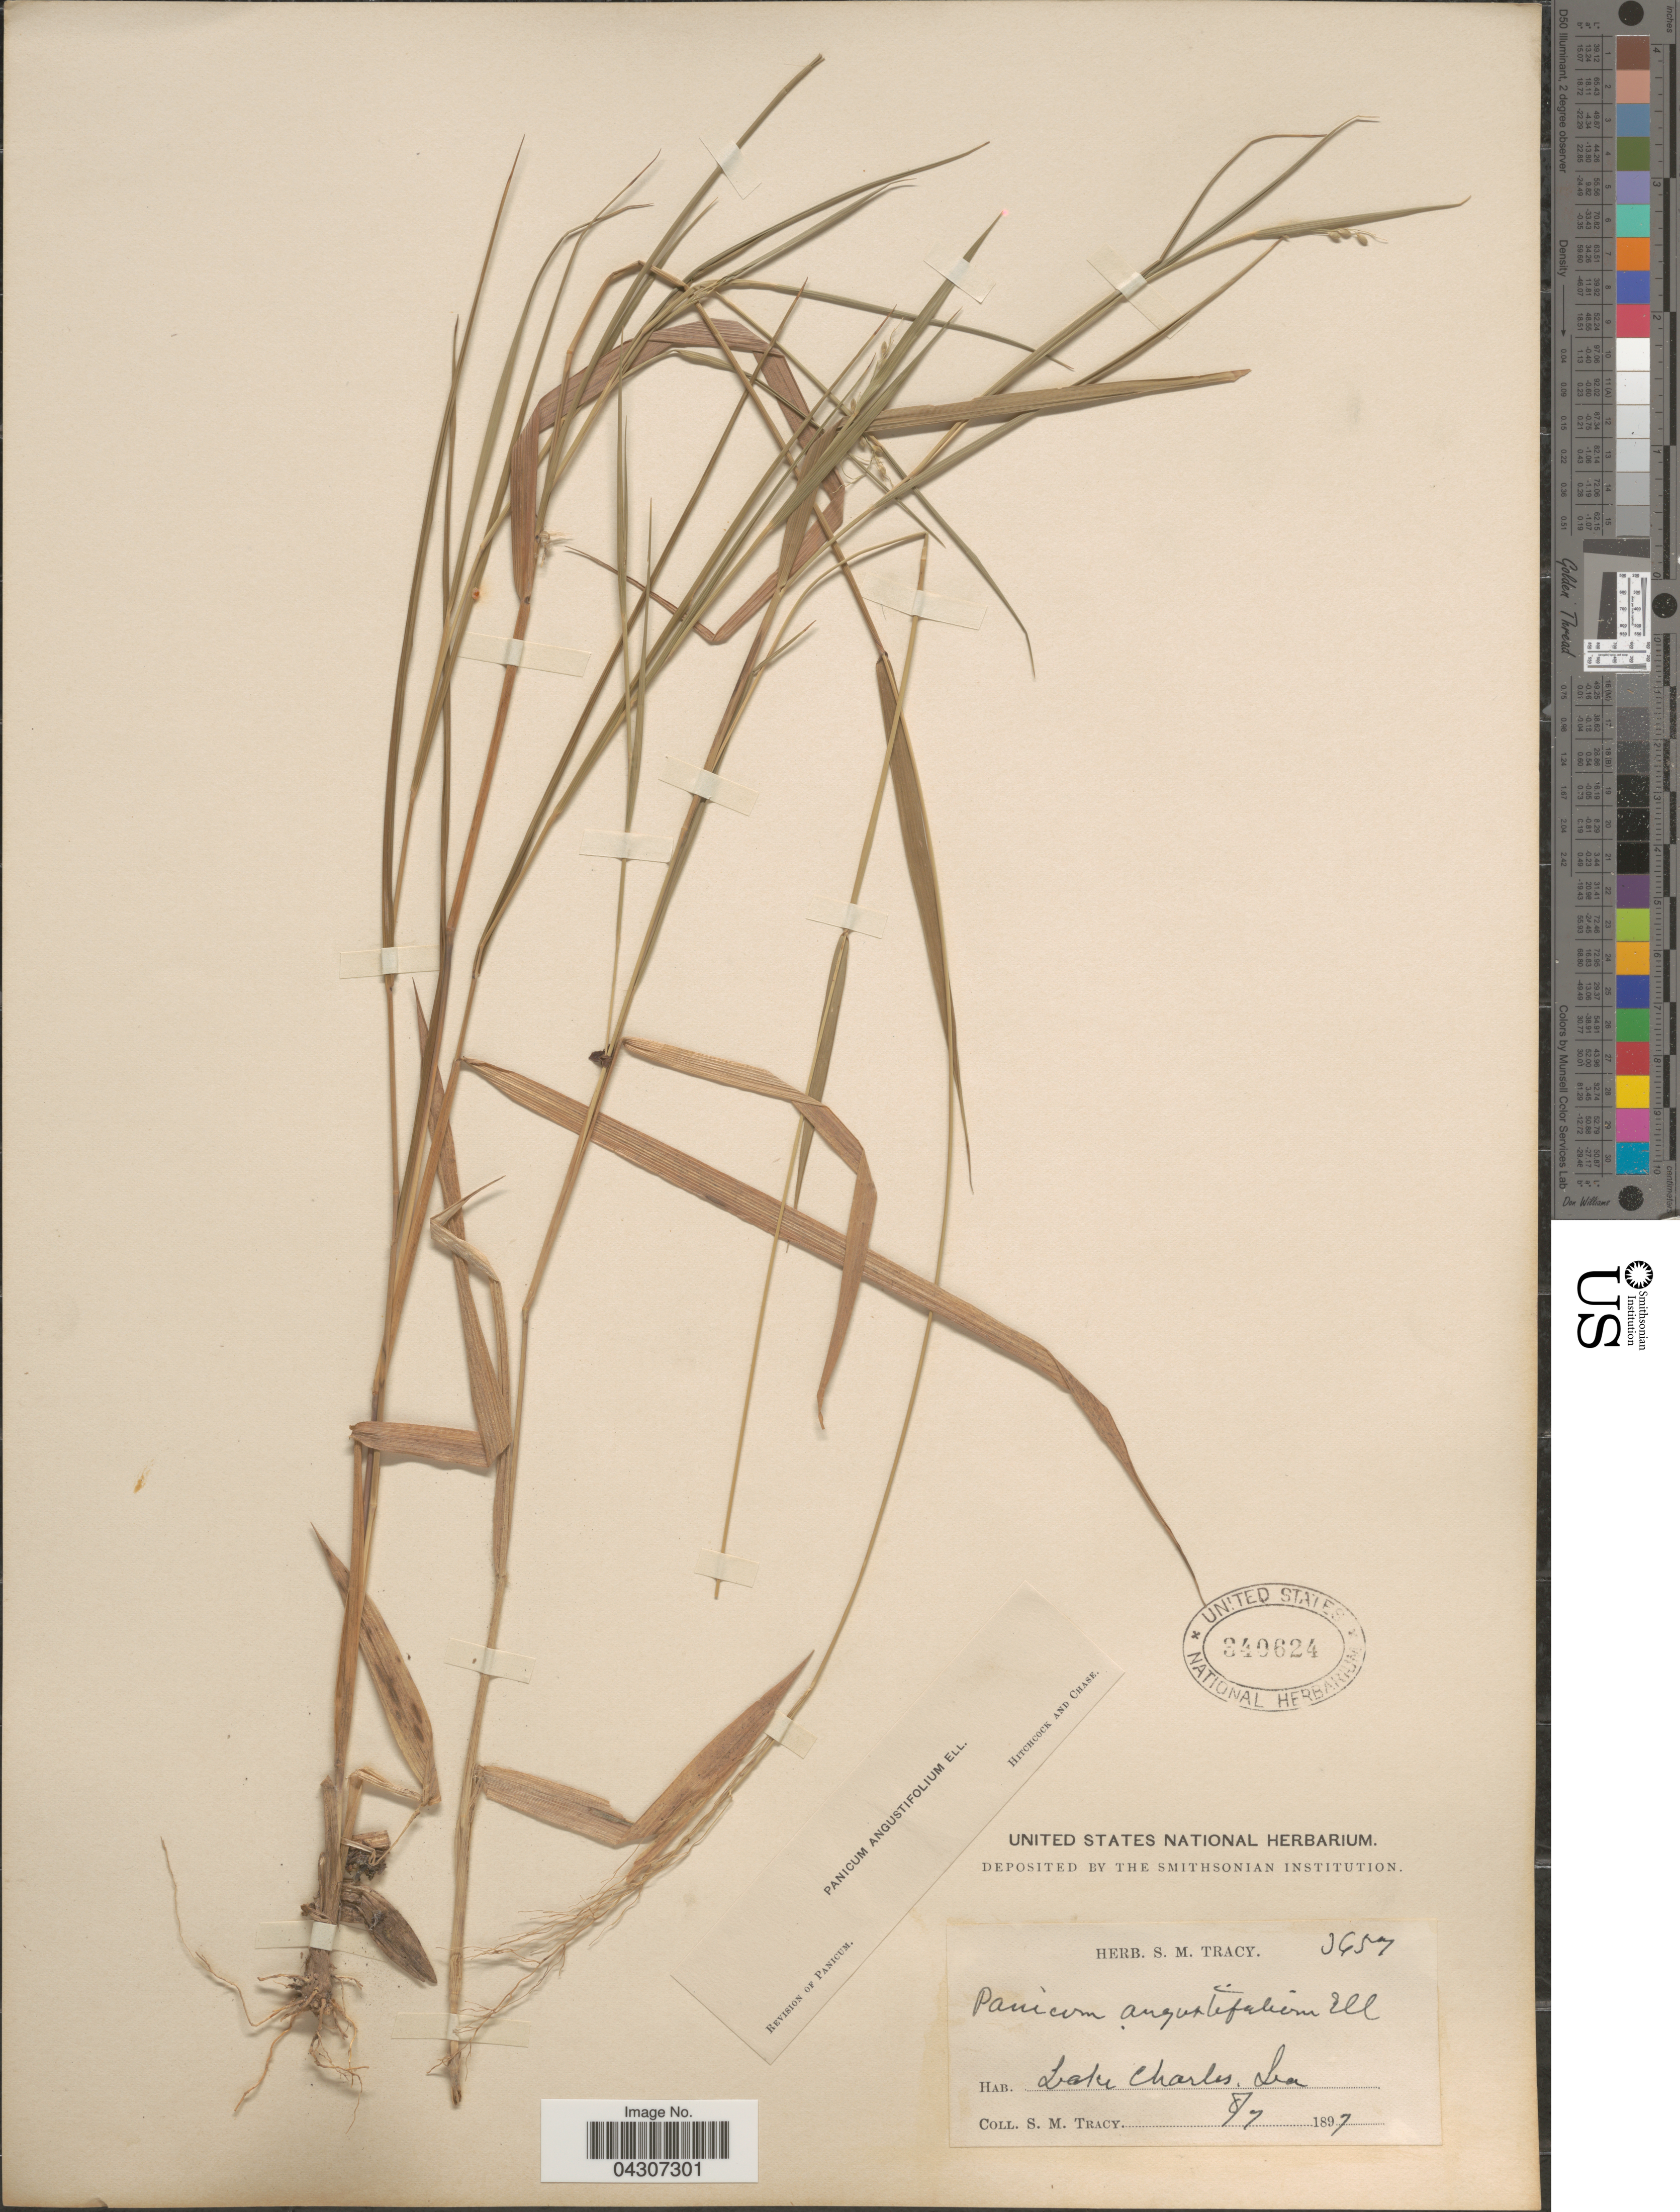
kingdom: Plantae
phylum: Tracheophyta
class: Liliopsida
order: Poales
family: Poaceae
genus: Dichanthelium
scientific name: Dichanthelium aciculare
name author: (Desv. ex Poir.) Gould & C.A. Clark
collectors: S. M. Tracy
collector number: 3657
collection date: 1897-08-07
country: United States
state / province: Louisiana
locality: Lake Charles.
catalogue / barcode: US 340624